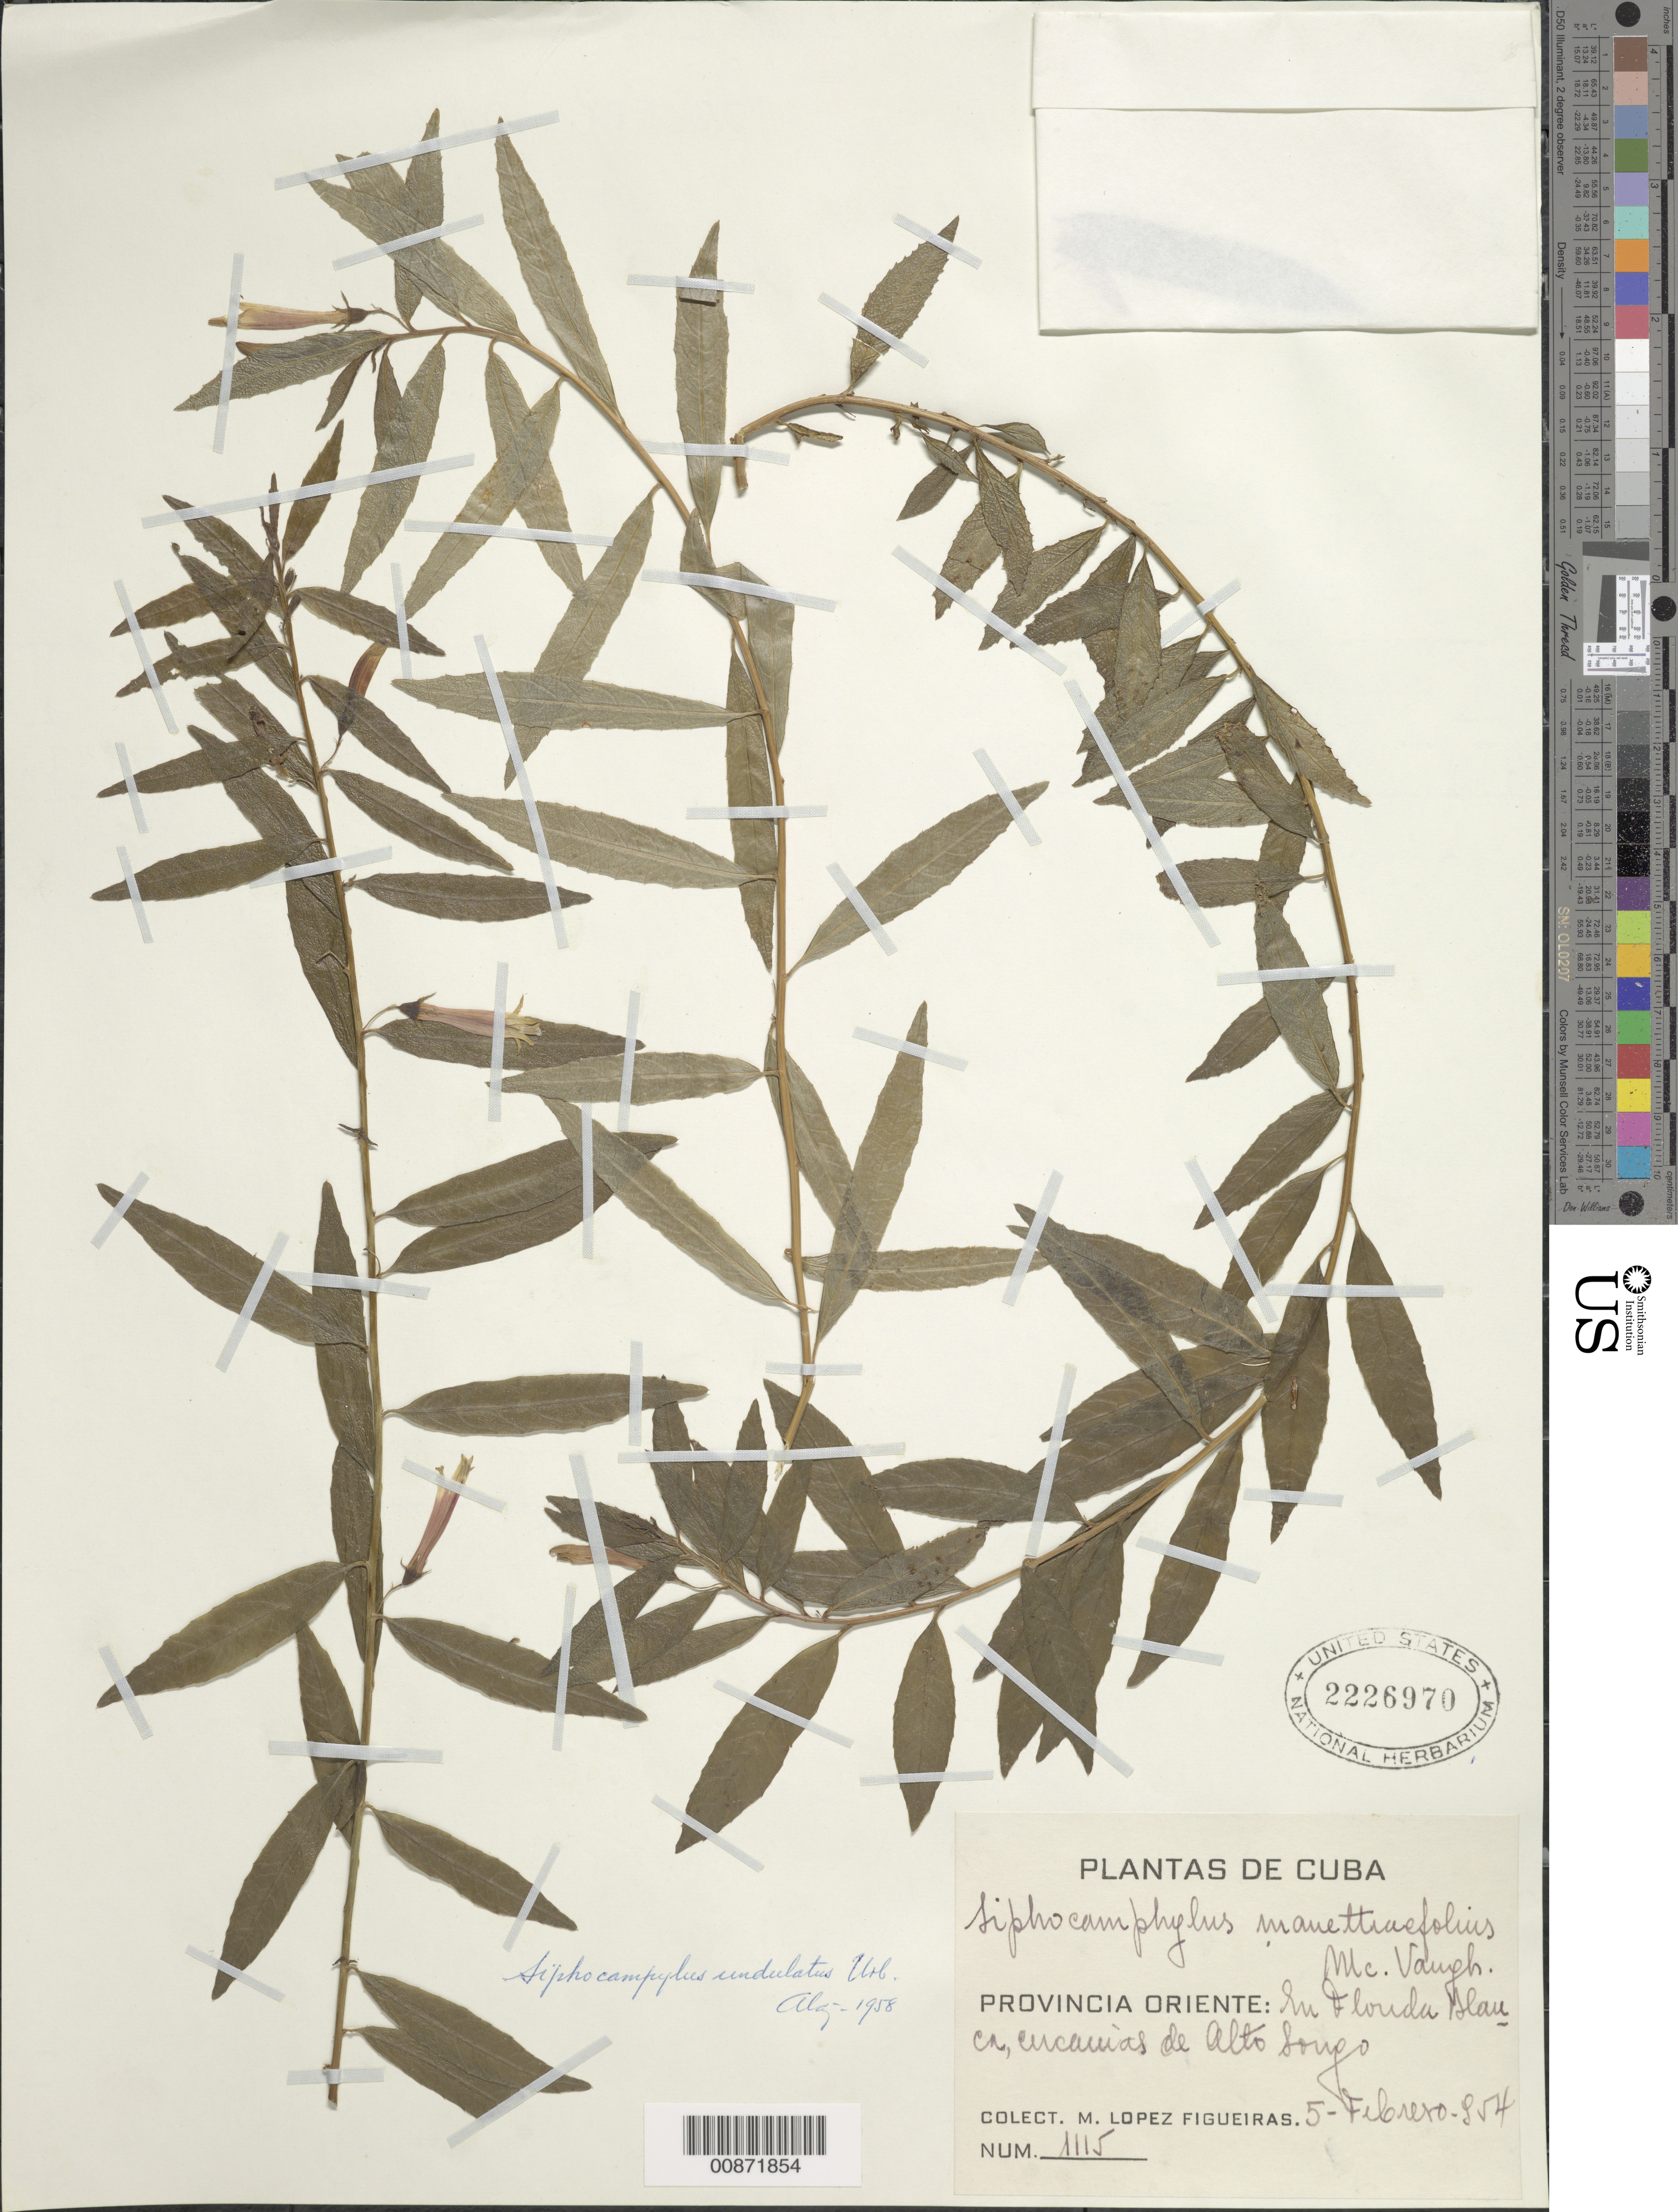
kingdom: Plantae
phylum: Tracheophyta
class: Magnoliopsida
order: Asterales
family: Campanulaceae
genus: Siphocampylus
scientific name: Siphocampylus undulatus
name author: Urb.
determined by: Liogier, Alain H.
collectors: M. López Figueiras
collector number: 1115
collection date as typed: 05 Feb 1854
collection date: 1854-02-05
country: Cuba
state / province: Oriente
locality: In Florida Blanca. Alto Songo.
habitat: Ca, cercanias (sp?)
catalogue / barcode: US 2226970